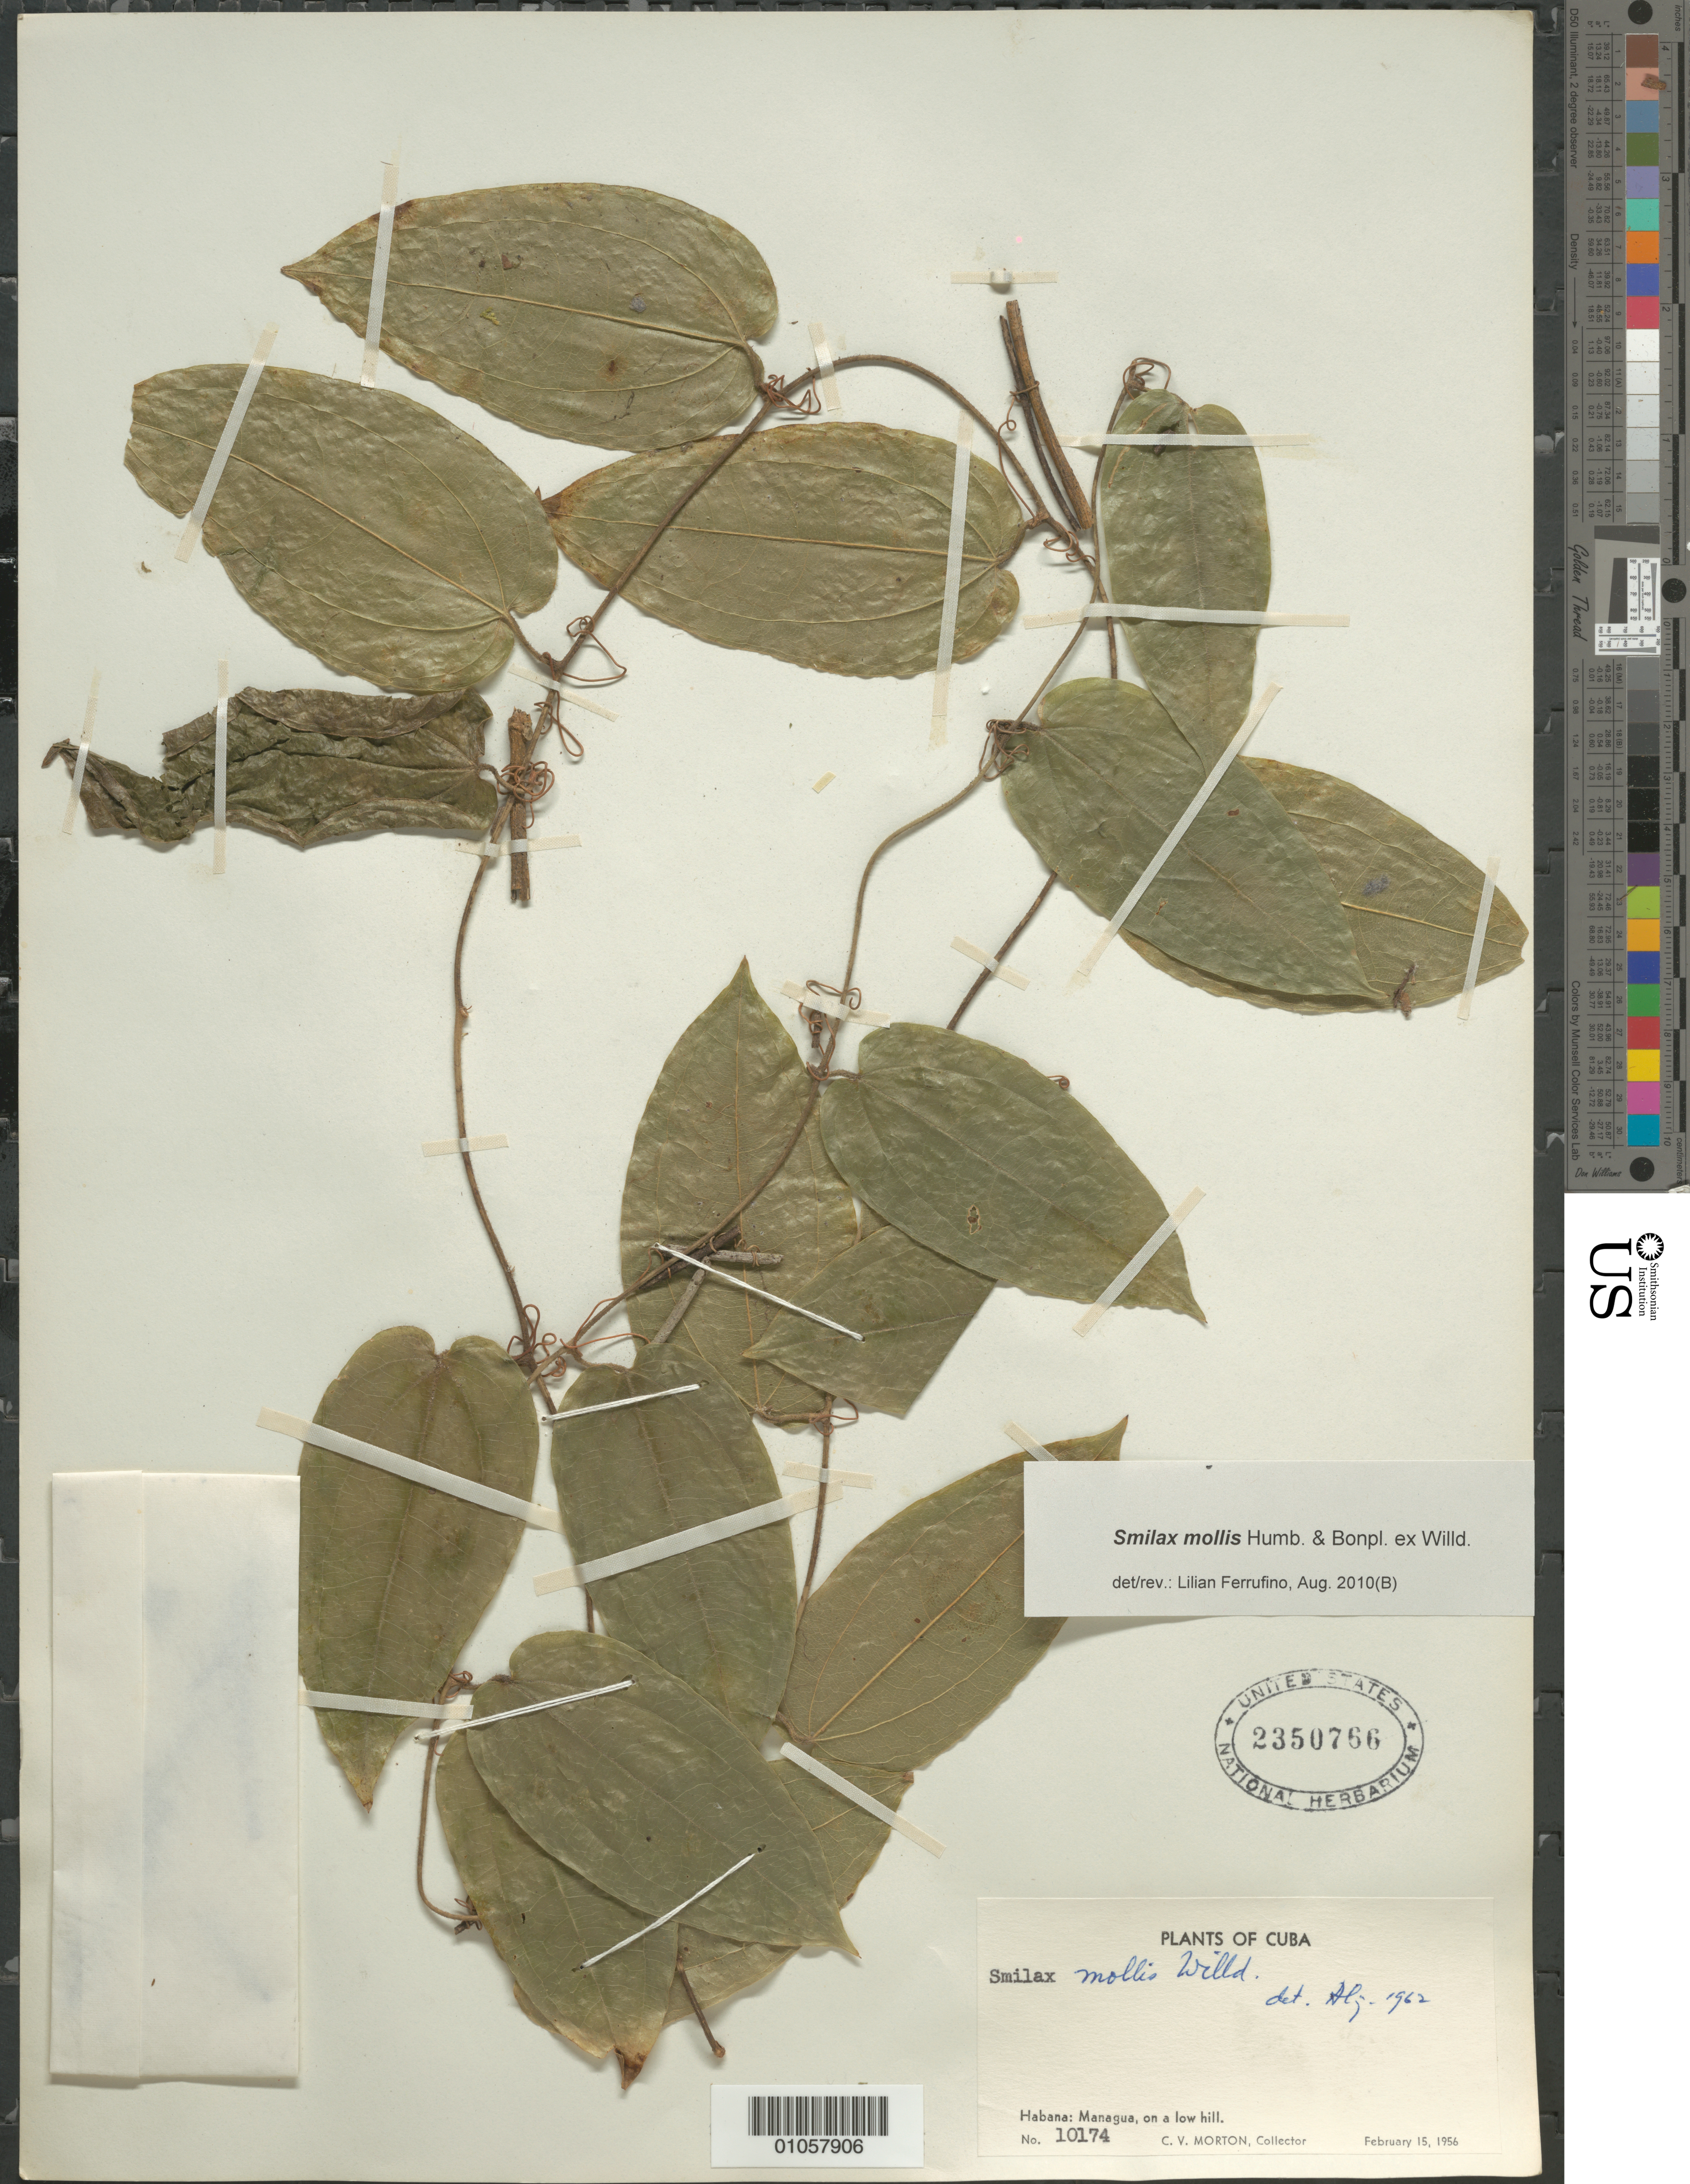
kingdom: Plantae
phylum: Tracheophyta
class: Liliopsida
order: Liliales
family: Smilacaceae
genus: Smilax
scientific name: Smilax mollis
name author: Humb. & Bonpl. ex Willd.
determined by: Ferrufino, L., (USJ), Herbario Universidad de Costa Rica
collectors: C. V. Morton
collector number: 10174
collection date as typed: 15 Feb 1956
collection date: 1956-02-15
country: Cuba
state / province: La Habana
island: Cuba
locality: Habana, Managua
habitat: On a low hill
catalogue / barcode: US 2350766